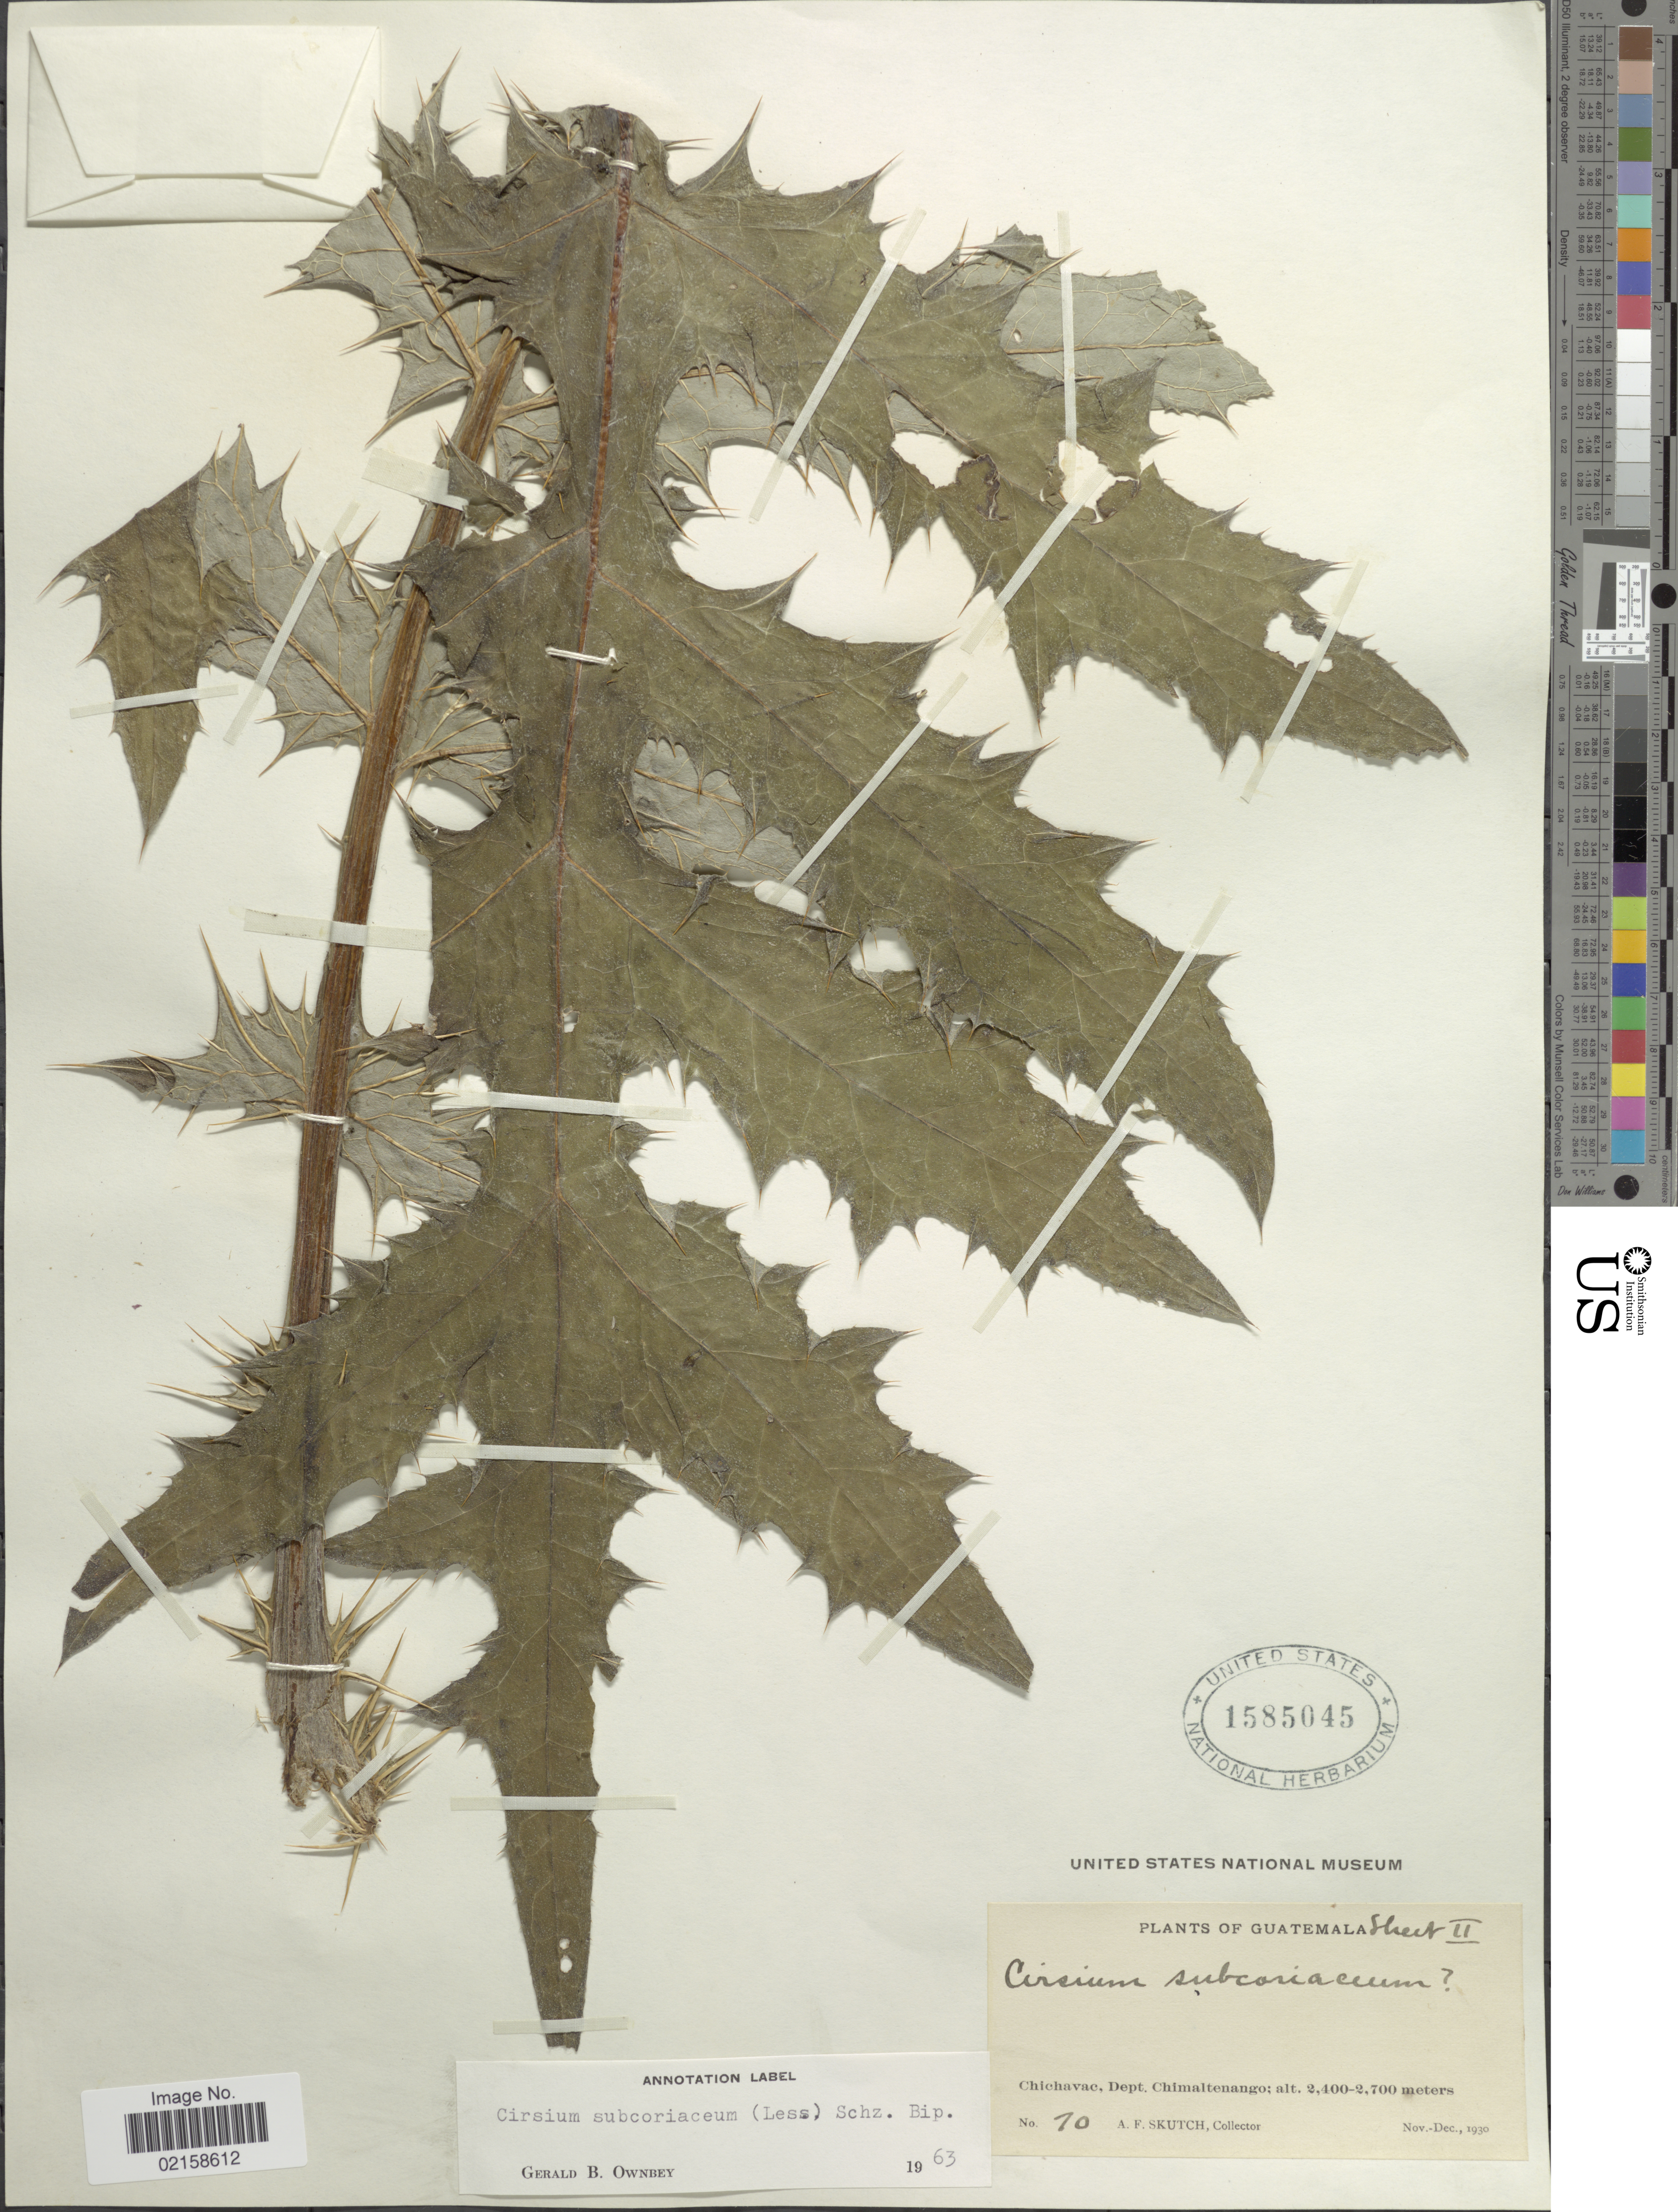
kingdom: Plantae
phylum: Tracheophyta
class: Magnoliopsida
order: Asterales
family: Asteraceae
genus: Cirsium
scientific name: Cirsium subcoriaceum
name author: (Less.) Sch. Bip.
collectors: A. F. Skutch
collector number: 70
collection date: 1930-11/1930-12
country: Guatemala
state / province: Chimaltenango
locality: Chichavac.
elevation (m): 2400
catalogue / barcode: US 1585045